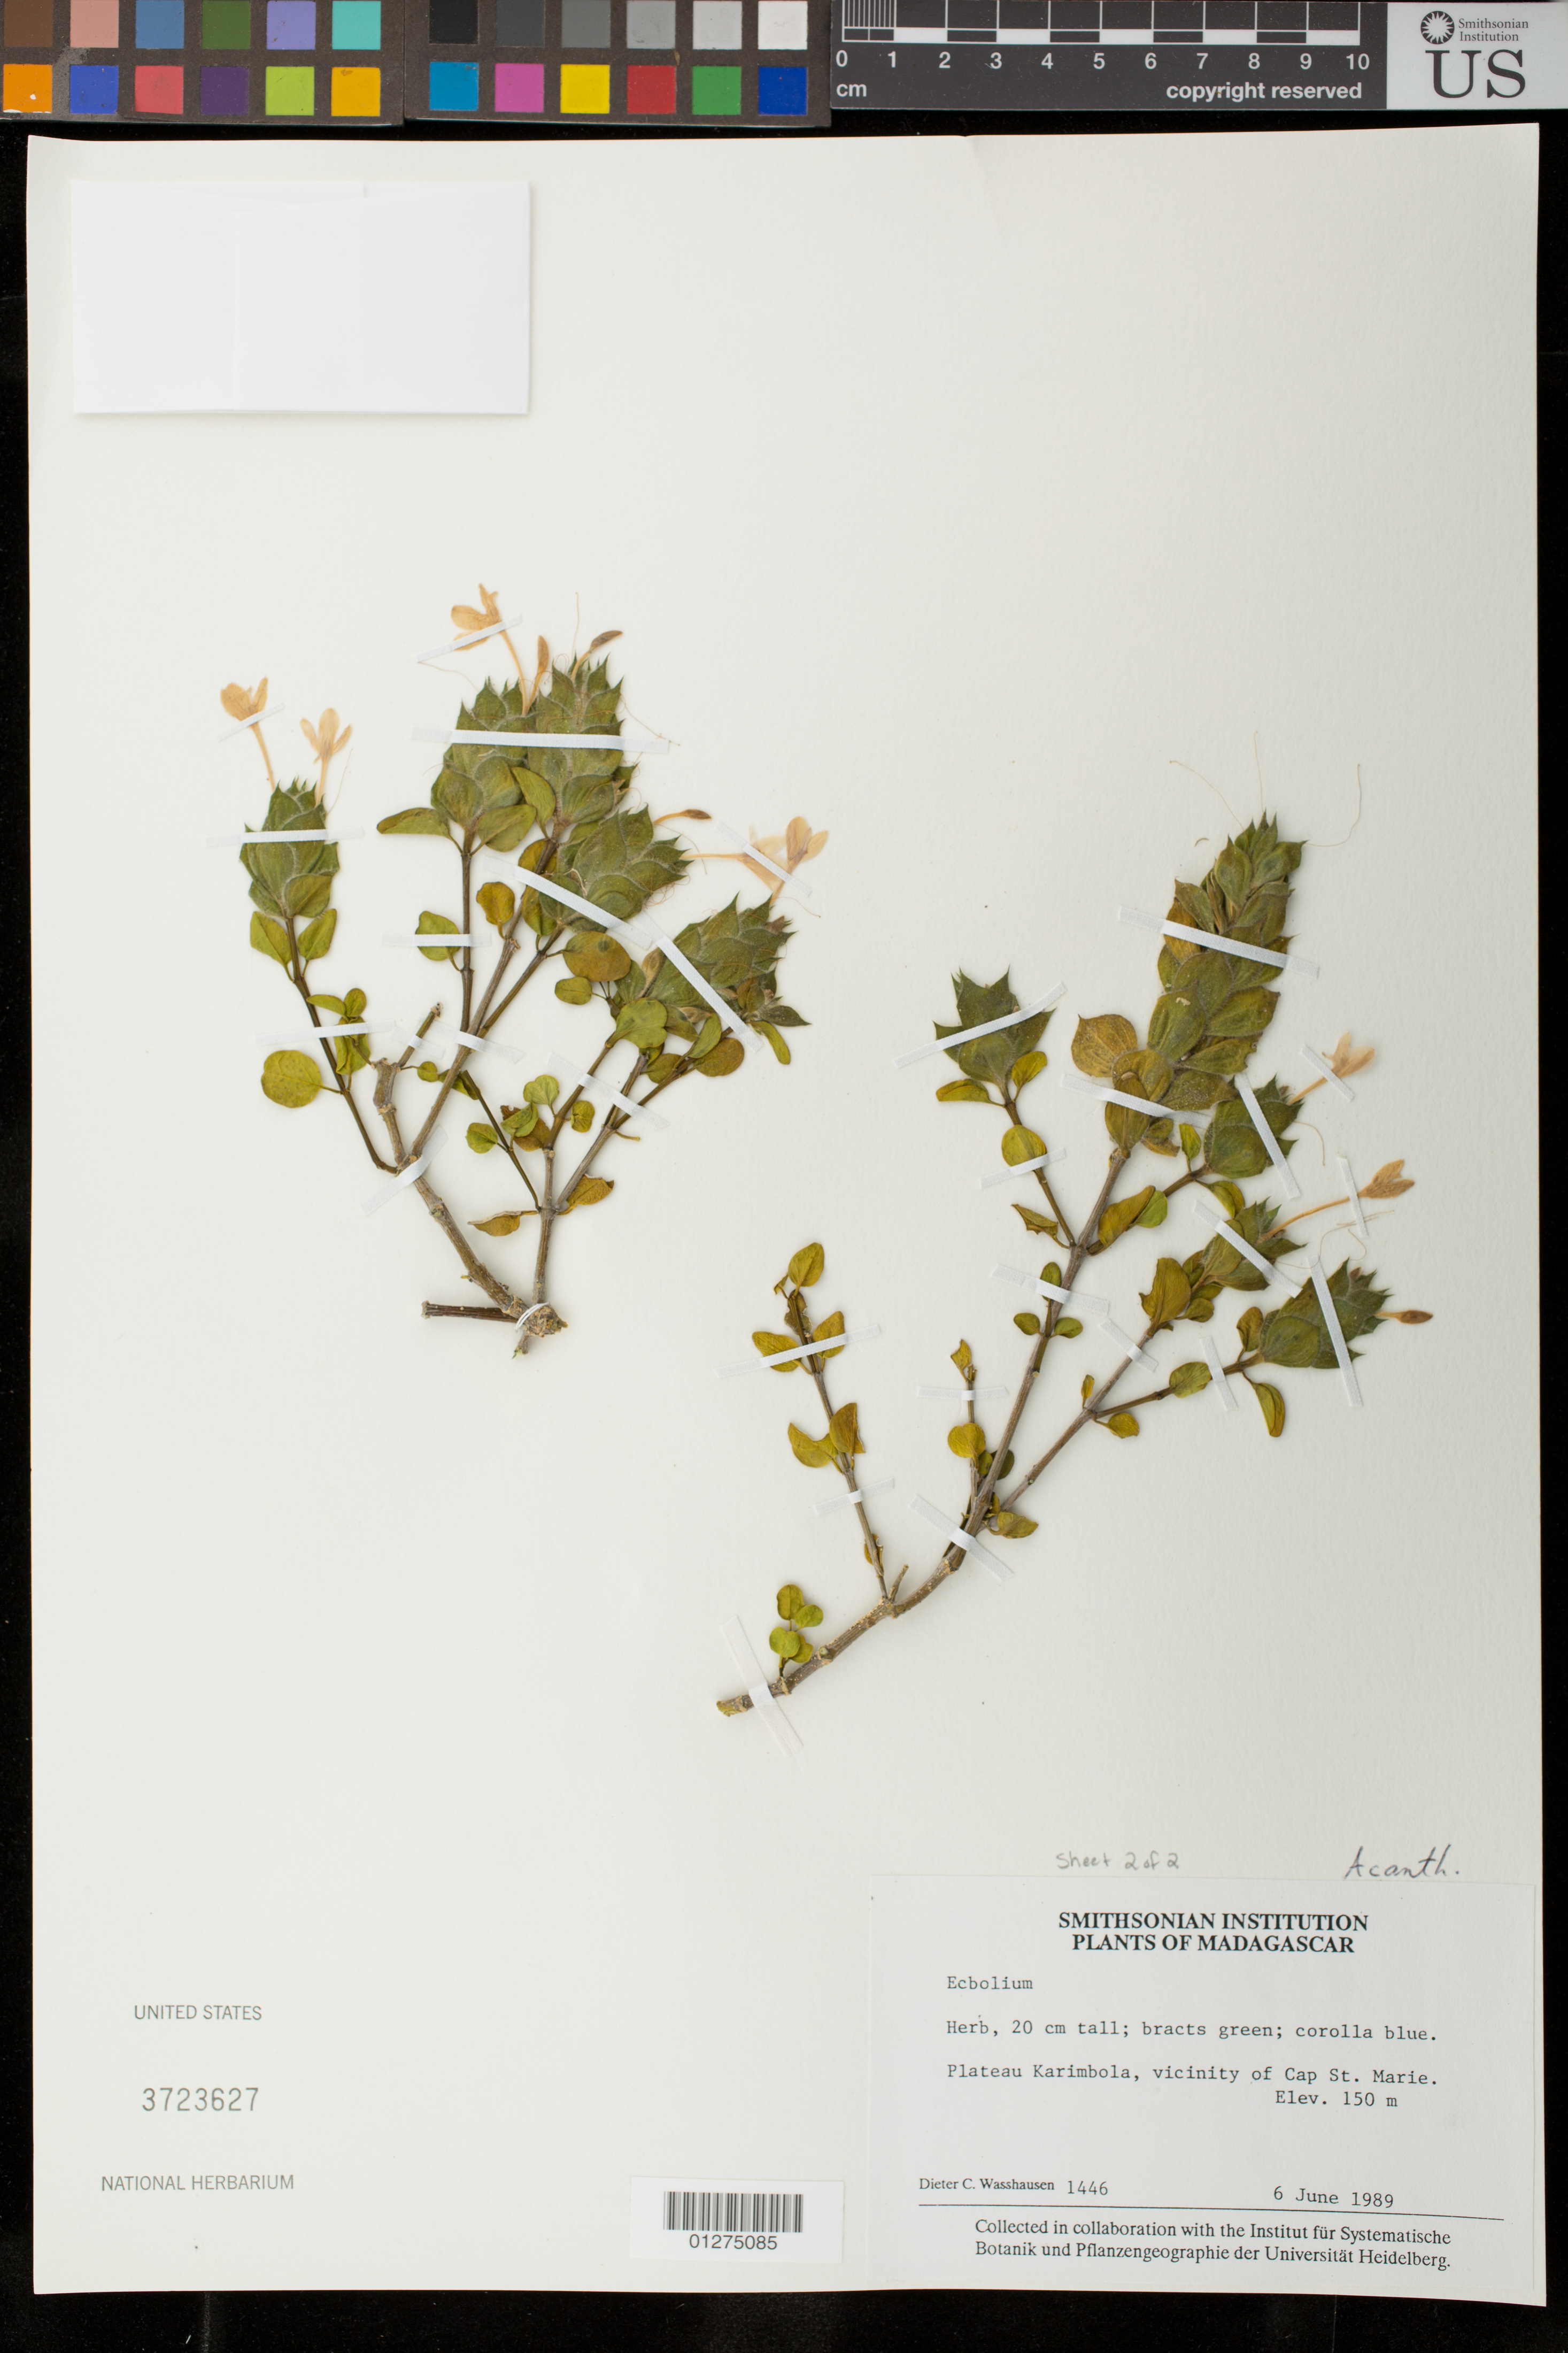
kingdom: Plantae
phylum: Tracheophyta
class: Magnoliopsida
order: Lamiales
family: Acanthaceae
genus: Ecbolium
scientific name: Ecbolium sp.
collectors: D. C. Wasshausen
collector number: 1446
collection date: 1987-06-06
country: Madagascar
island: Madagascar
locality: Plateau Karimbola, vicinity of Cap. Ste. Marie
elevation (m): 150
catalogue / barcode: US 3723627